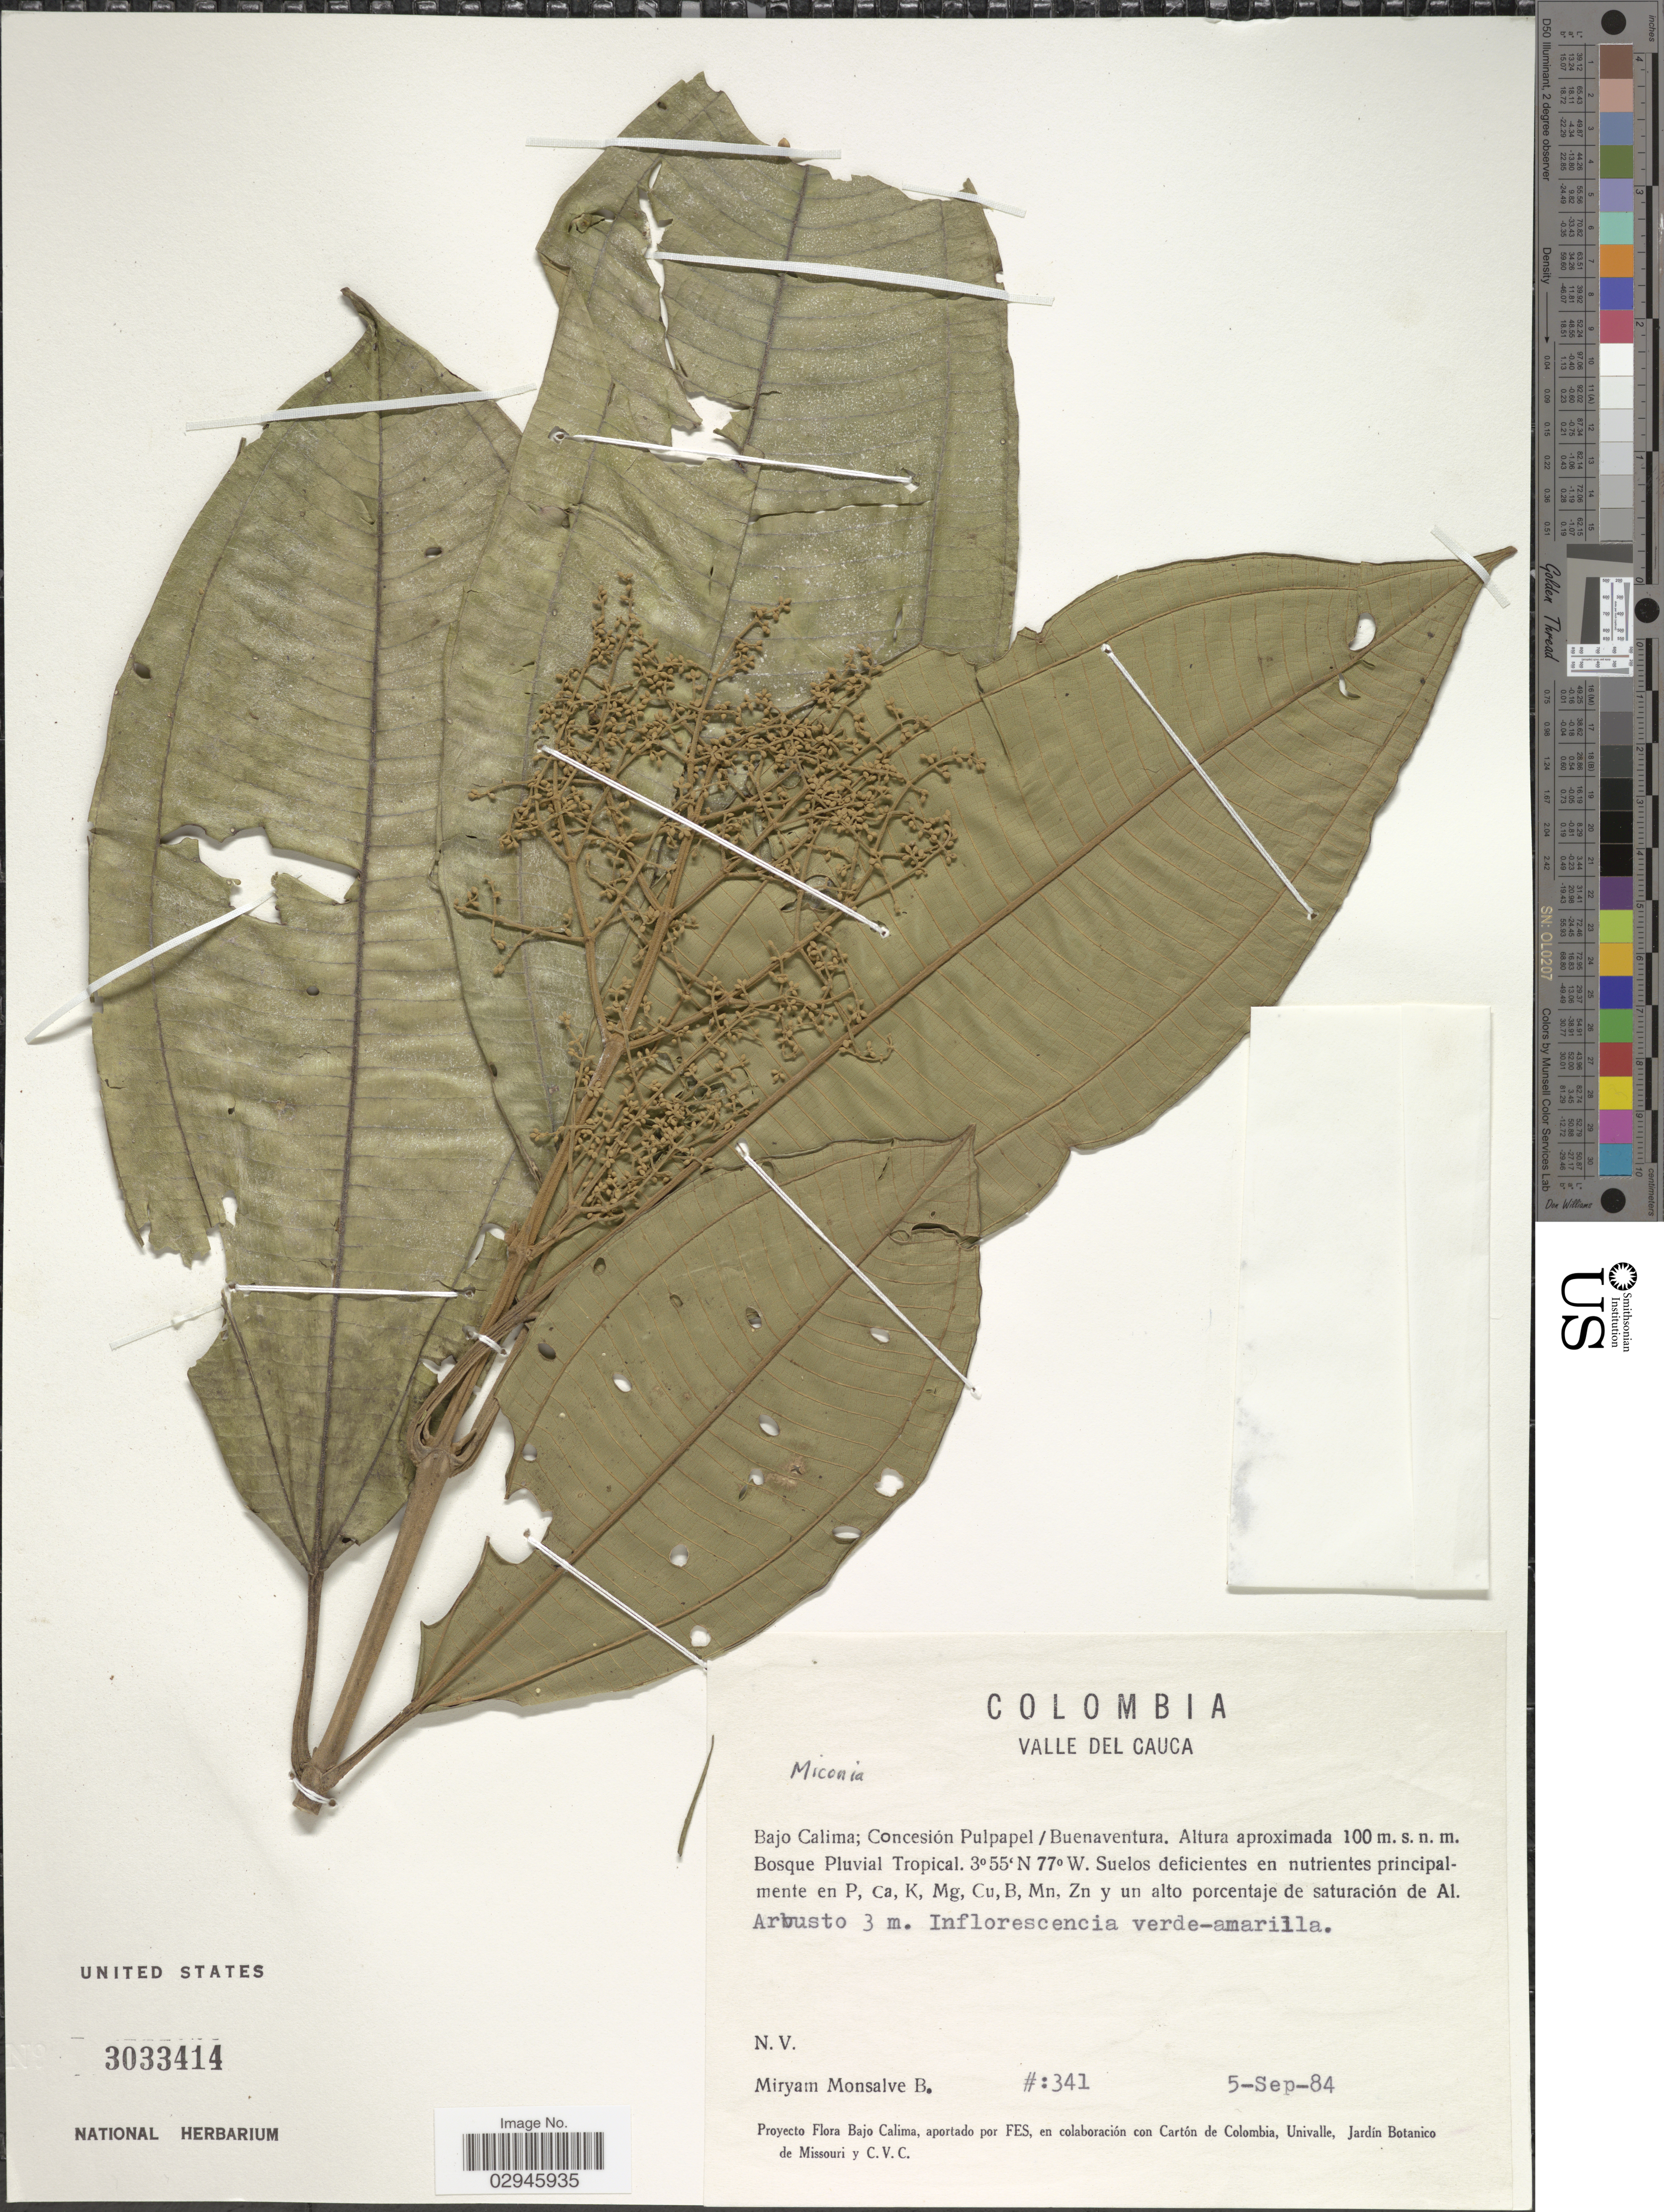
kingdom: Plantae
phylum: Tracheophyta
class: Magnoliopsida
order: Myrtales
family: Melastomataceae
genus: Miconia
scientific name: Miconia sp.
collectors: M. Monsalve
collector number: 341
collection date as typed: Transcribed d/m/y: 5/9/84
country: Colombia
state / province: Valle del Cauca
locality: Bajo Calima; Concesión Pulpapel / Buenaventura.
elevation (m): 100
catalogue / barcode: US 3033414